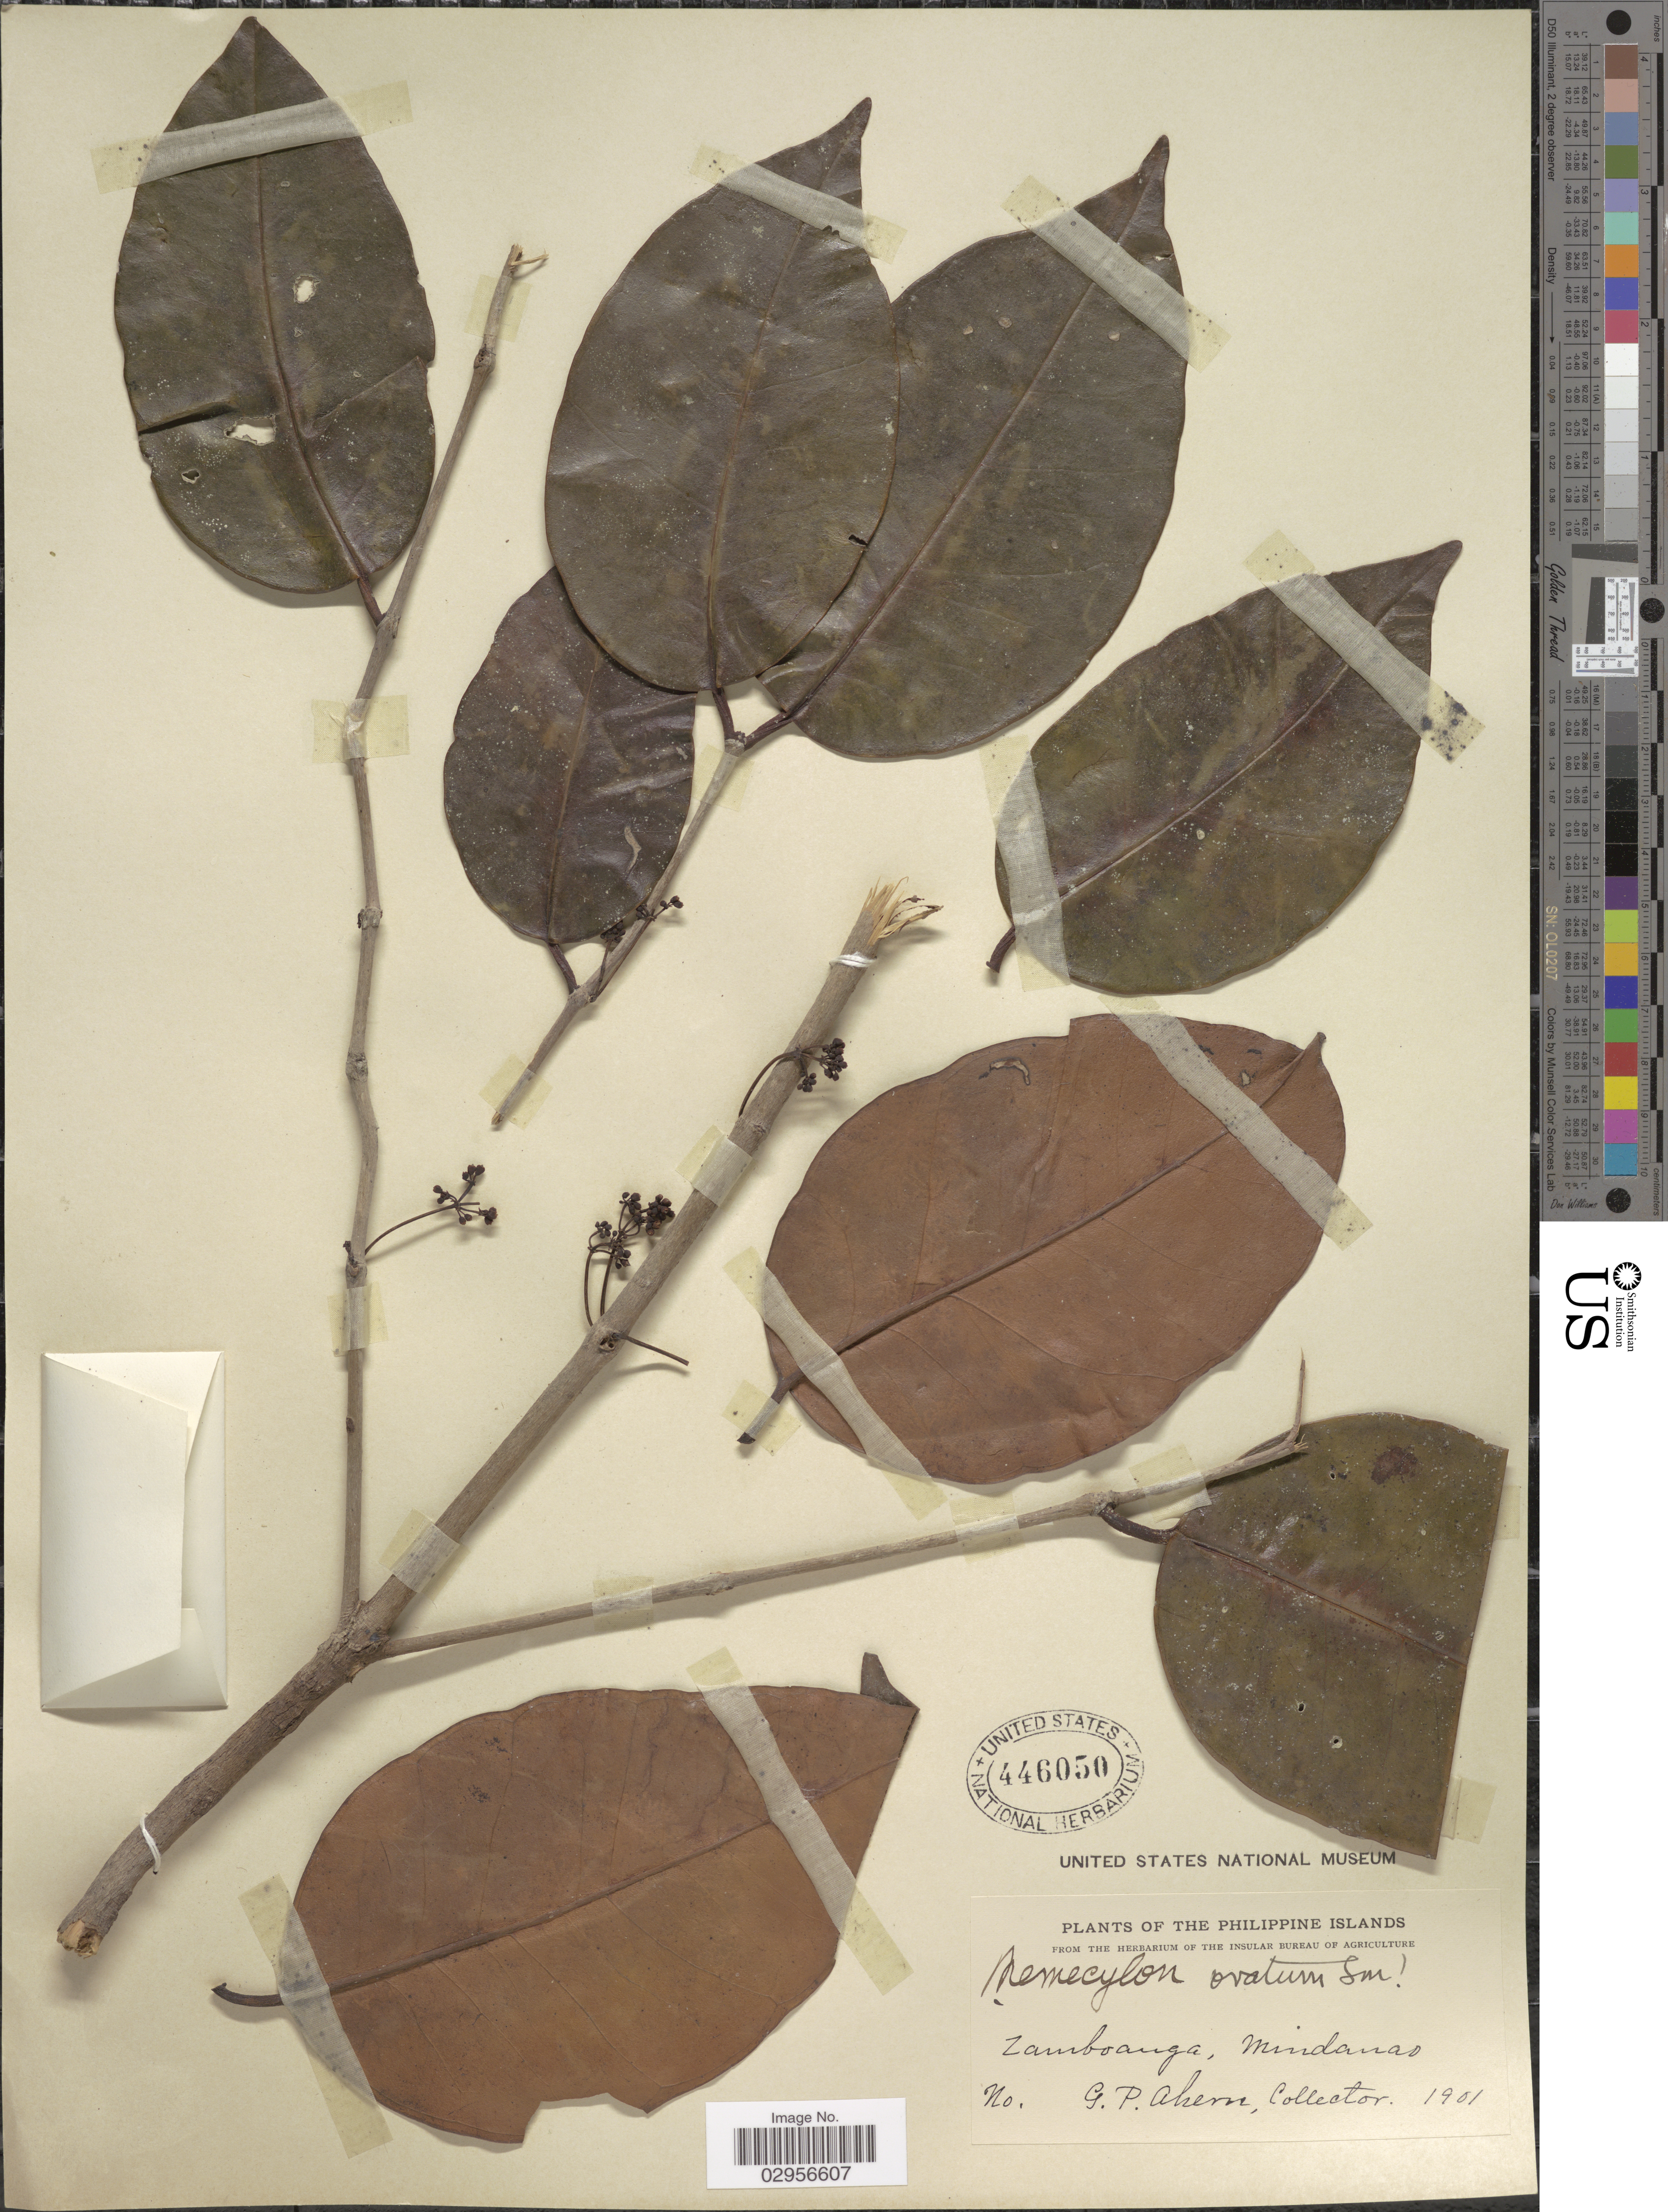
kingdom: Plantae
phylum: Tracheophyta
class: Magnoliopsida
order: Myrtales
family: Melastomataceae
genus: Memecylon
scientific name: Memecylon edule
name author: Roxb.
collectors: G. Ahem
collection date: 1901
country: Philippines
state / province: Zamboanga Peninsula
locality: Zamboanga, Mindanao.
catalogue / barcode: US 446050